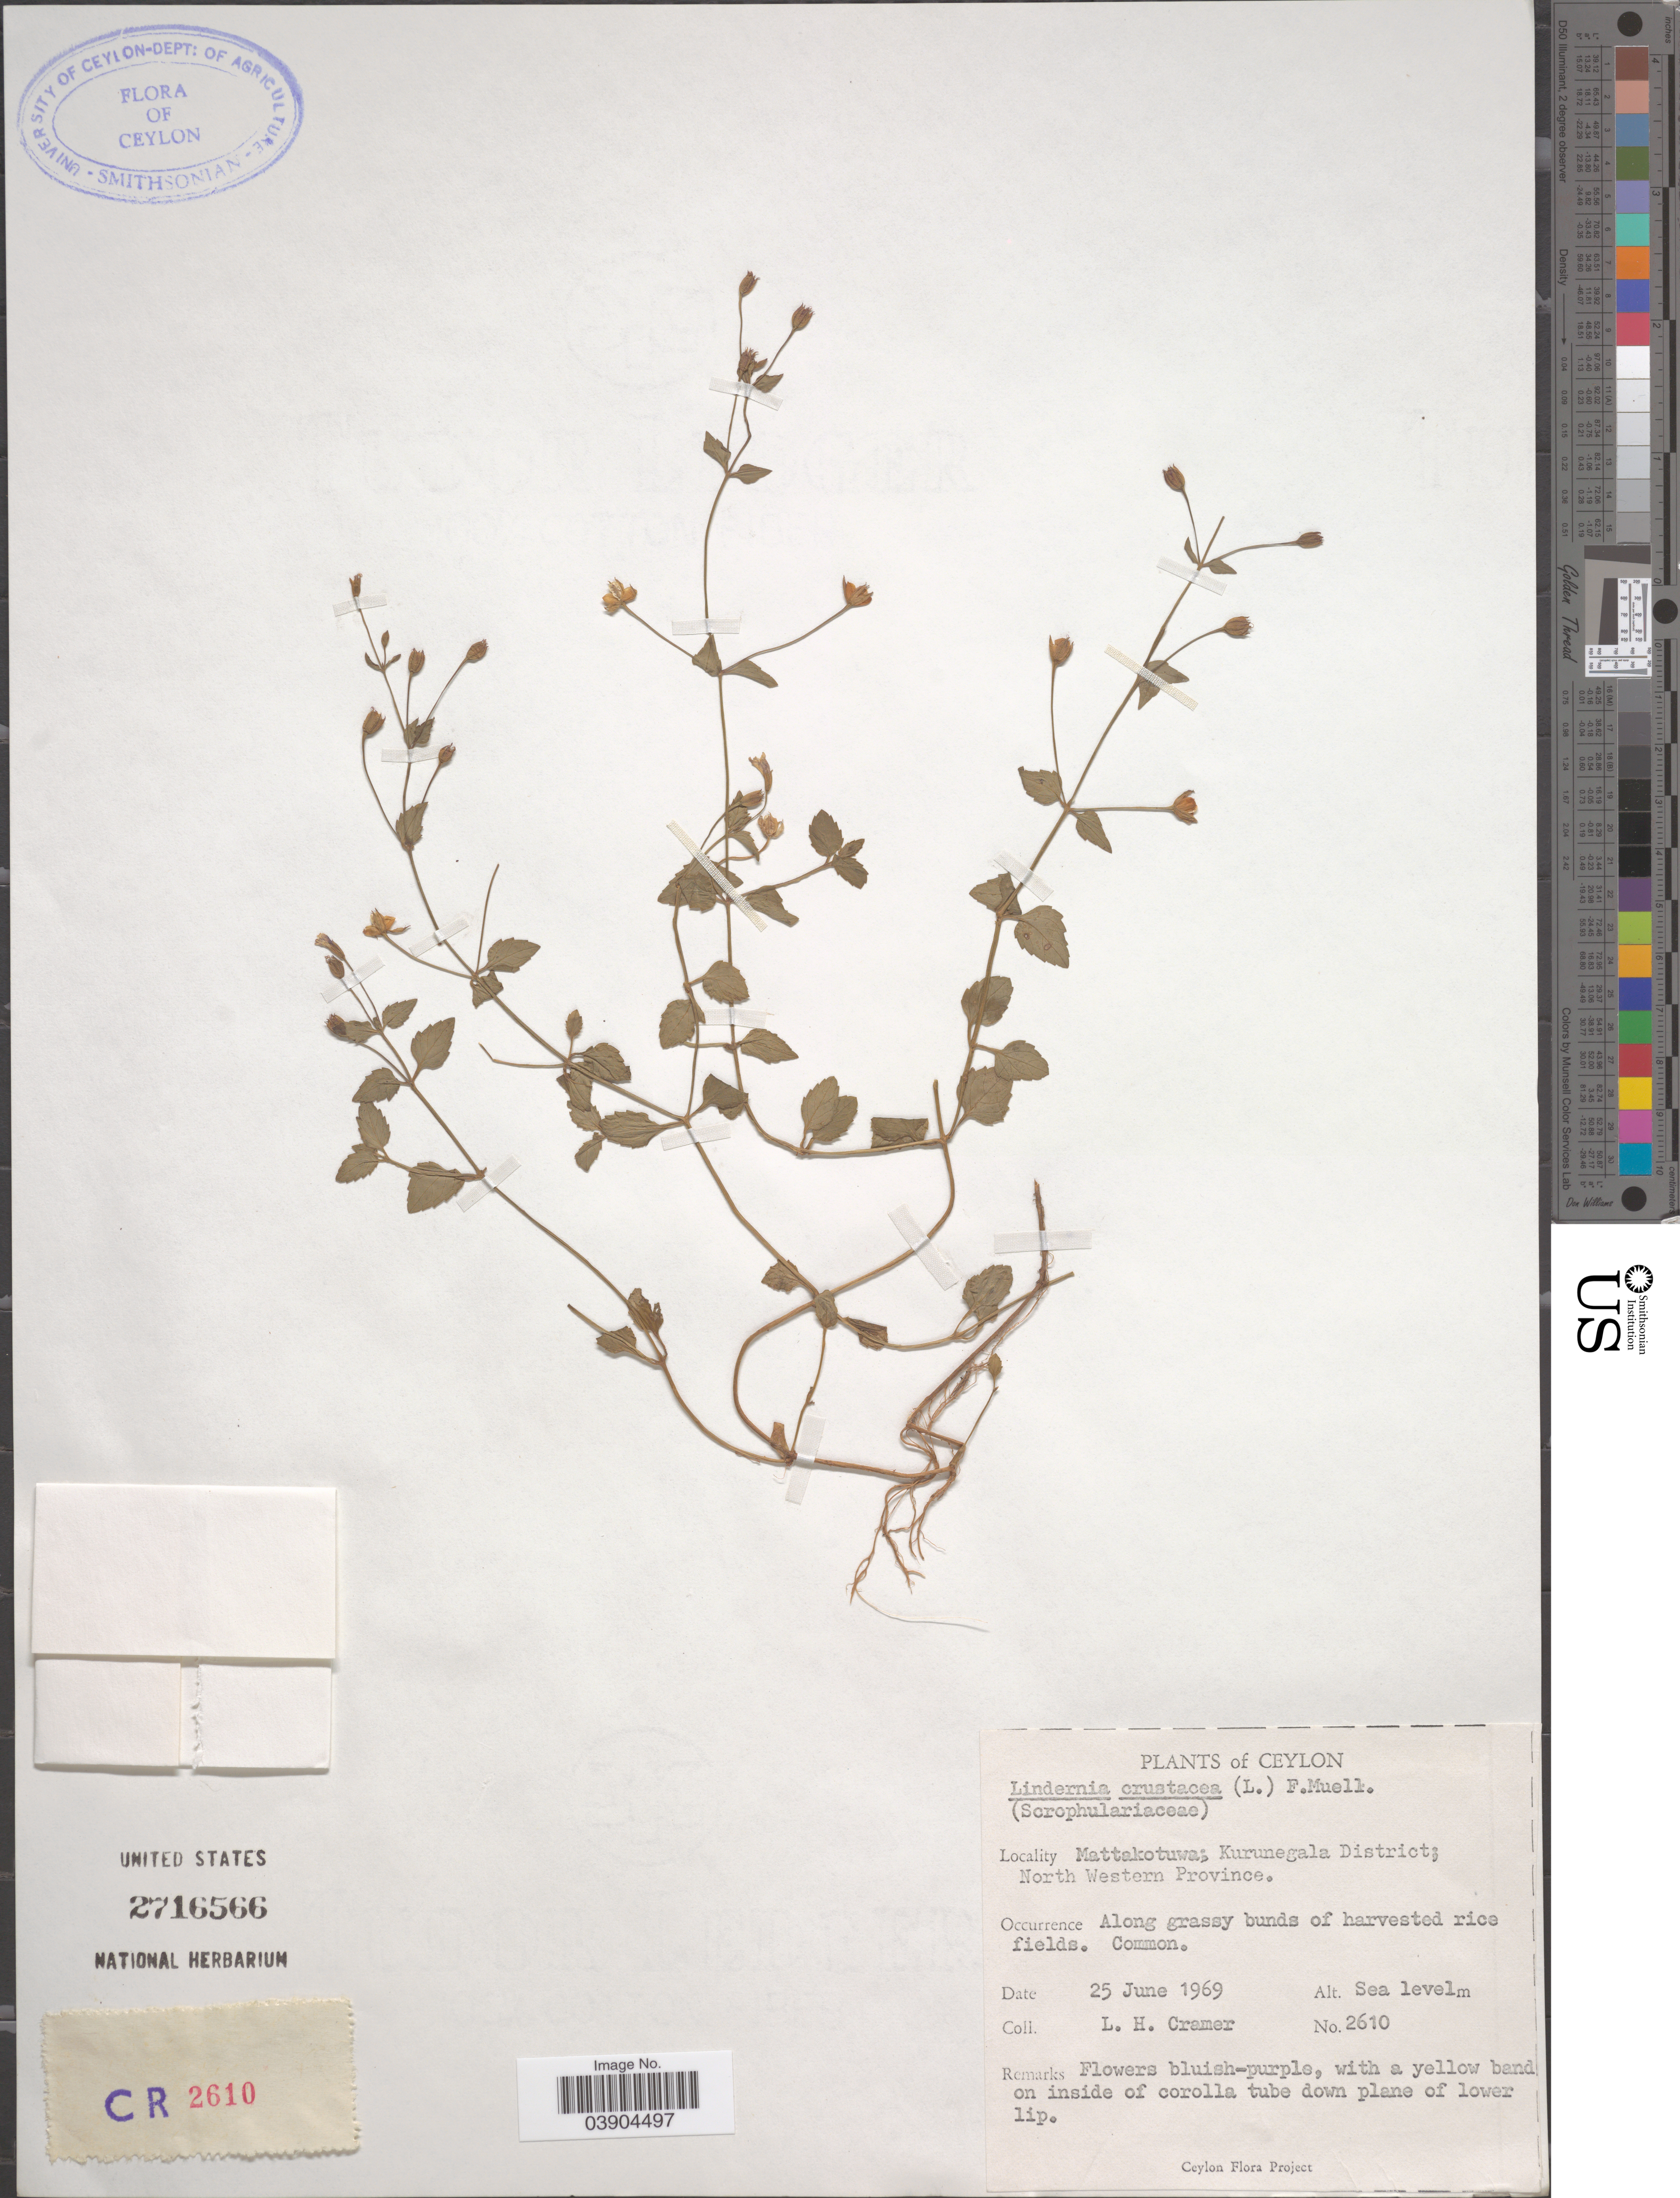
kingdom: Plantae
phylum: Tracheophyta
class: Magnoliopsida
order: Lamiales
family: Linderniaceae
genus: Lindernia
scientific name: Lindernia crustacea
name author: (L.) F. Muell.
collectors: L. H. Cramer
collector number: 2610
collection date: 1969-06-25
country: Sri Lanka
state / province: North Western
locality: Ceylon. Mattakotuwa; Kurunegala District.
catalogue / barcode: US 2716566